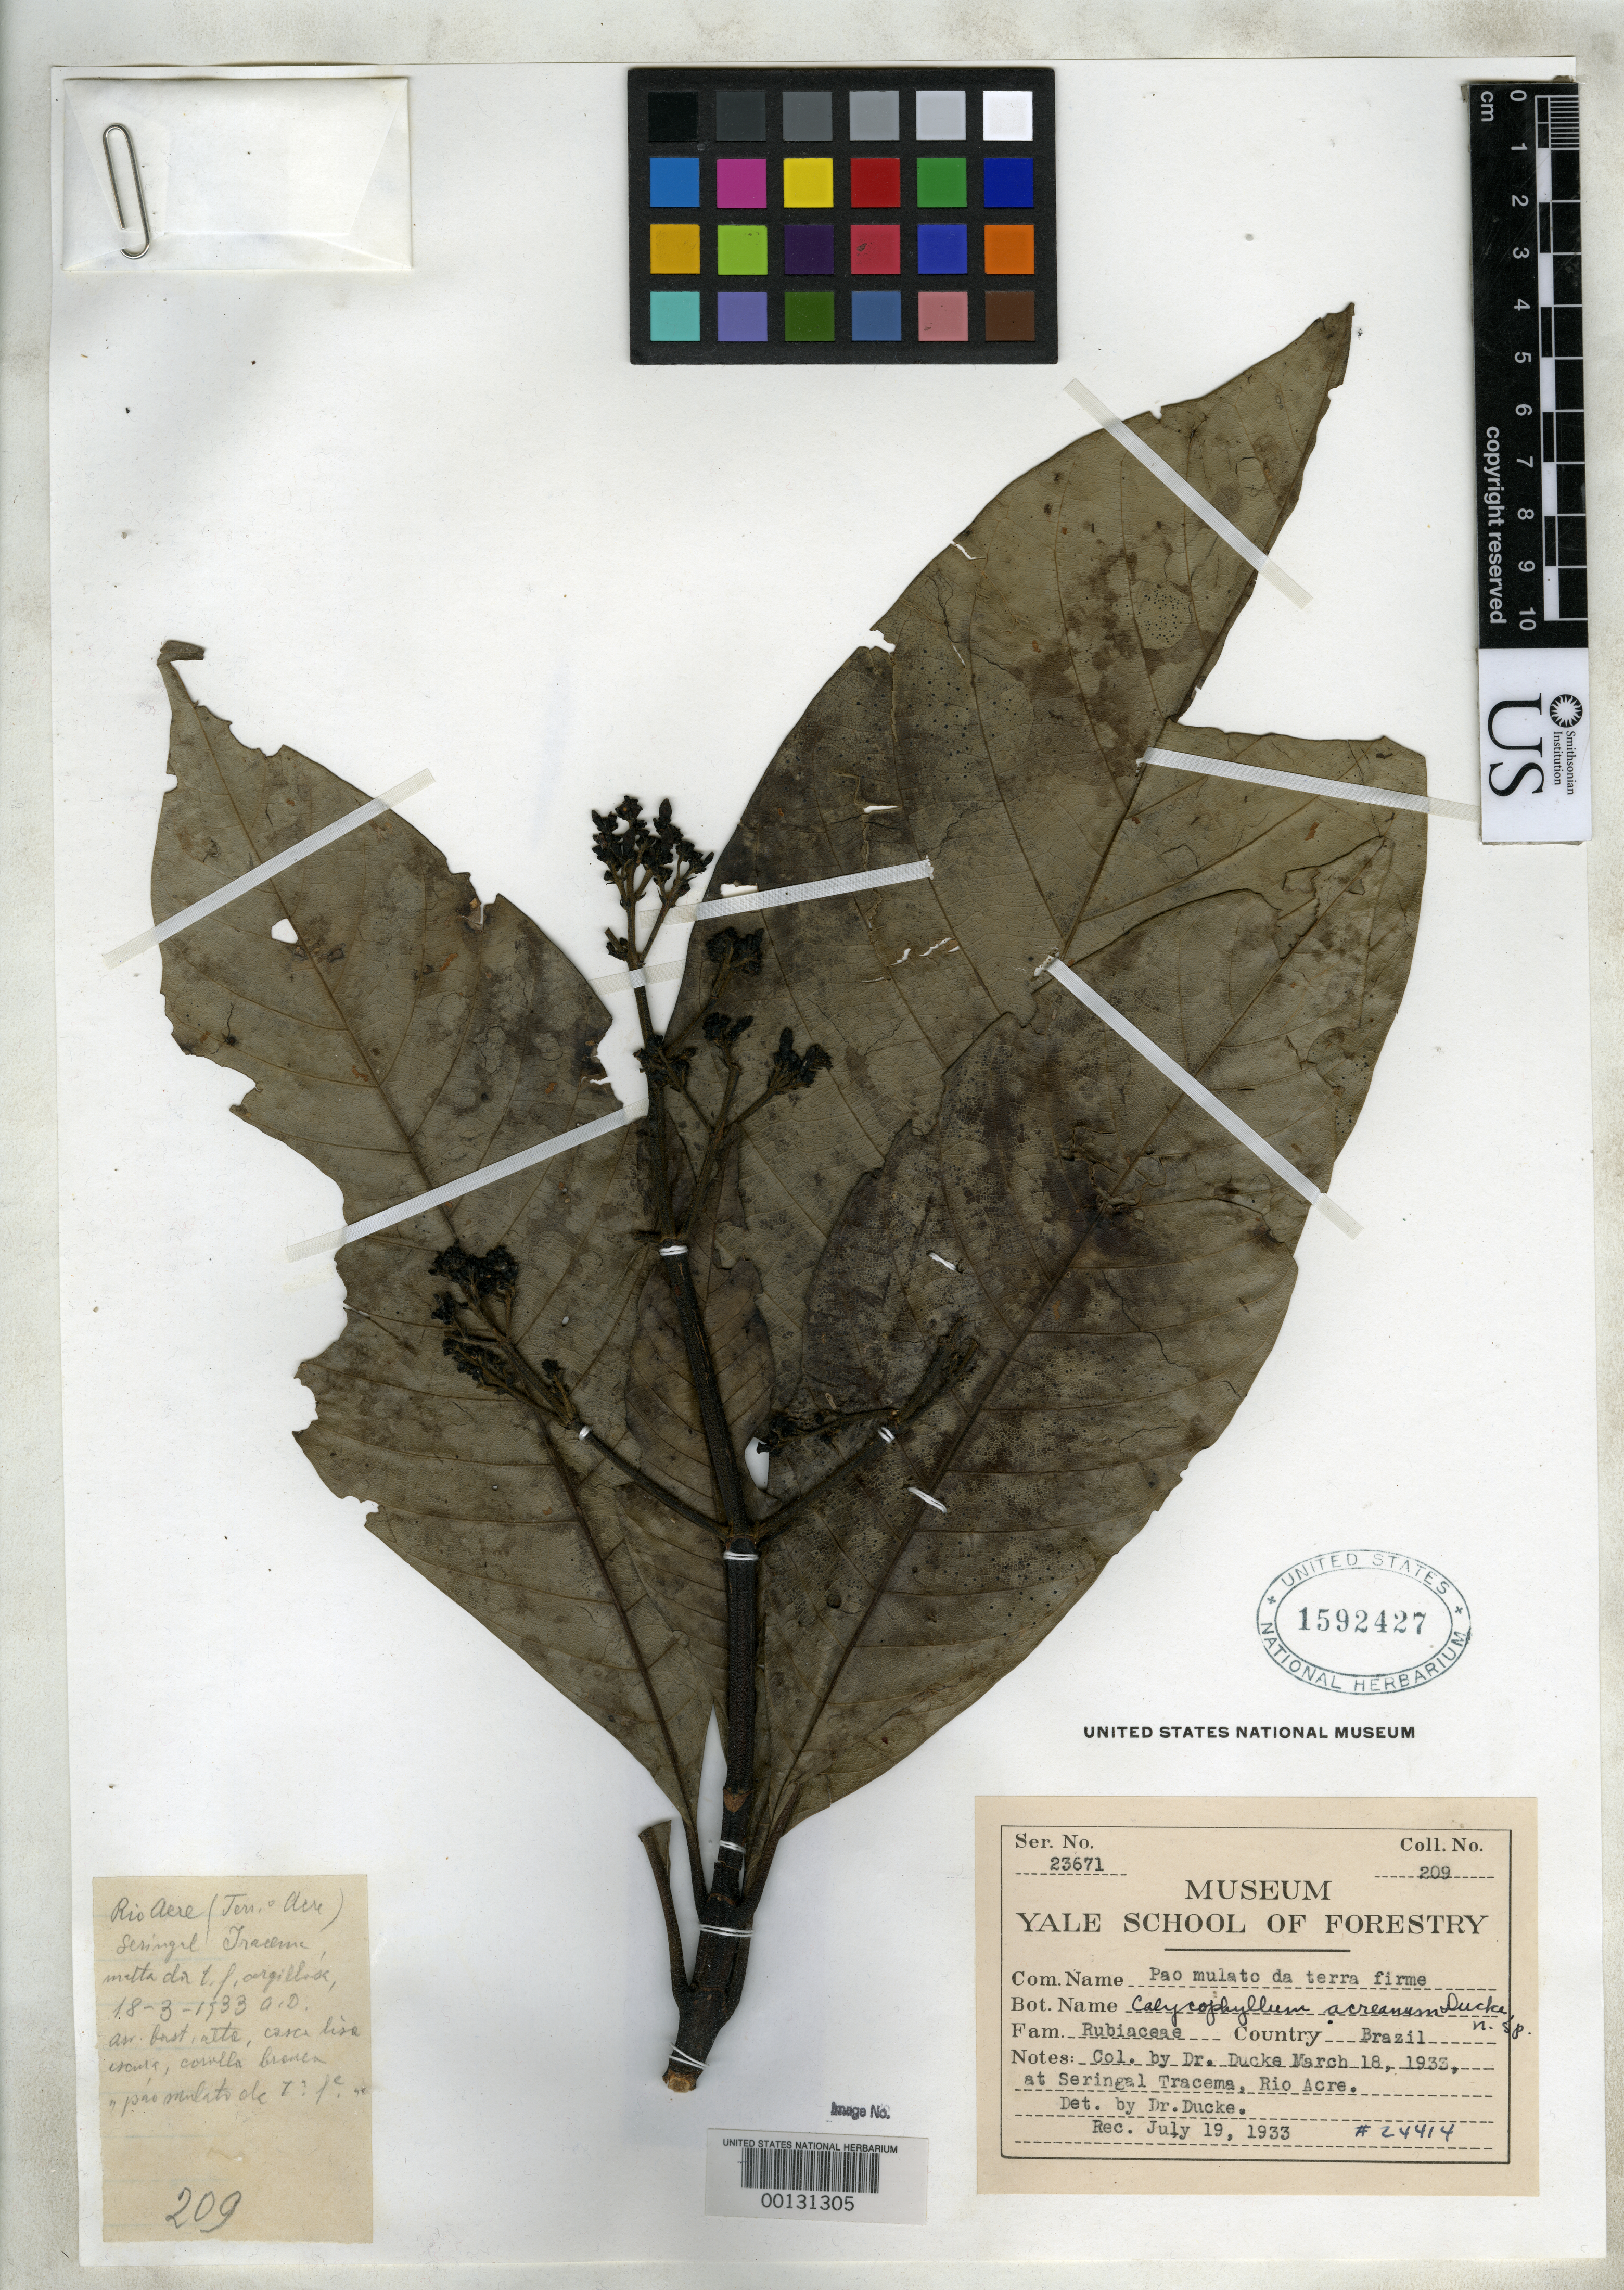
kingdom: Plantae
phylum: Tracheophyta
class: Magnoliopsida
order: Gentianales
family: Rubiaceae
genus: Calycophyllum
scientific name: Calycophyllum acreanum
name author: Ducke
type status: Isotype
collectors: A. Ducke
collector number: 24414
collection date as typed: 18 Mar 1933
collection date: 1933-03-18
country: Brazil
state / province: Acre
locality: Seringal Iracema, Rio Acre.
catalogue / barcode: US 1592427